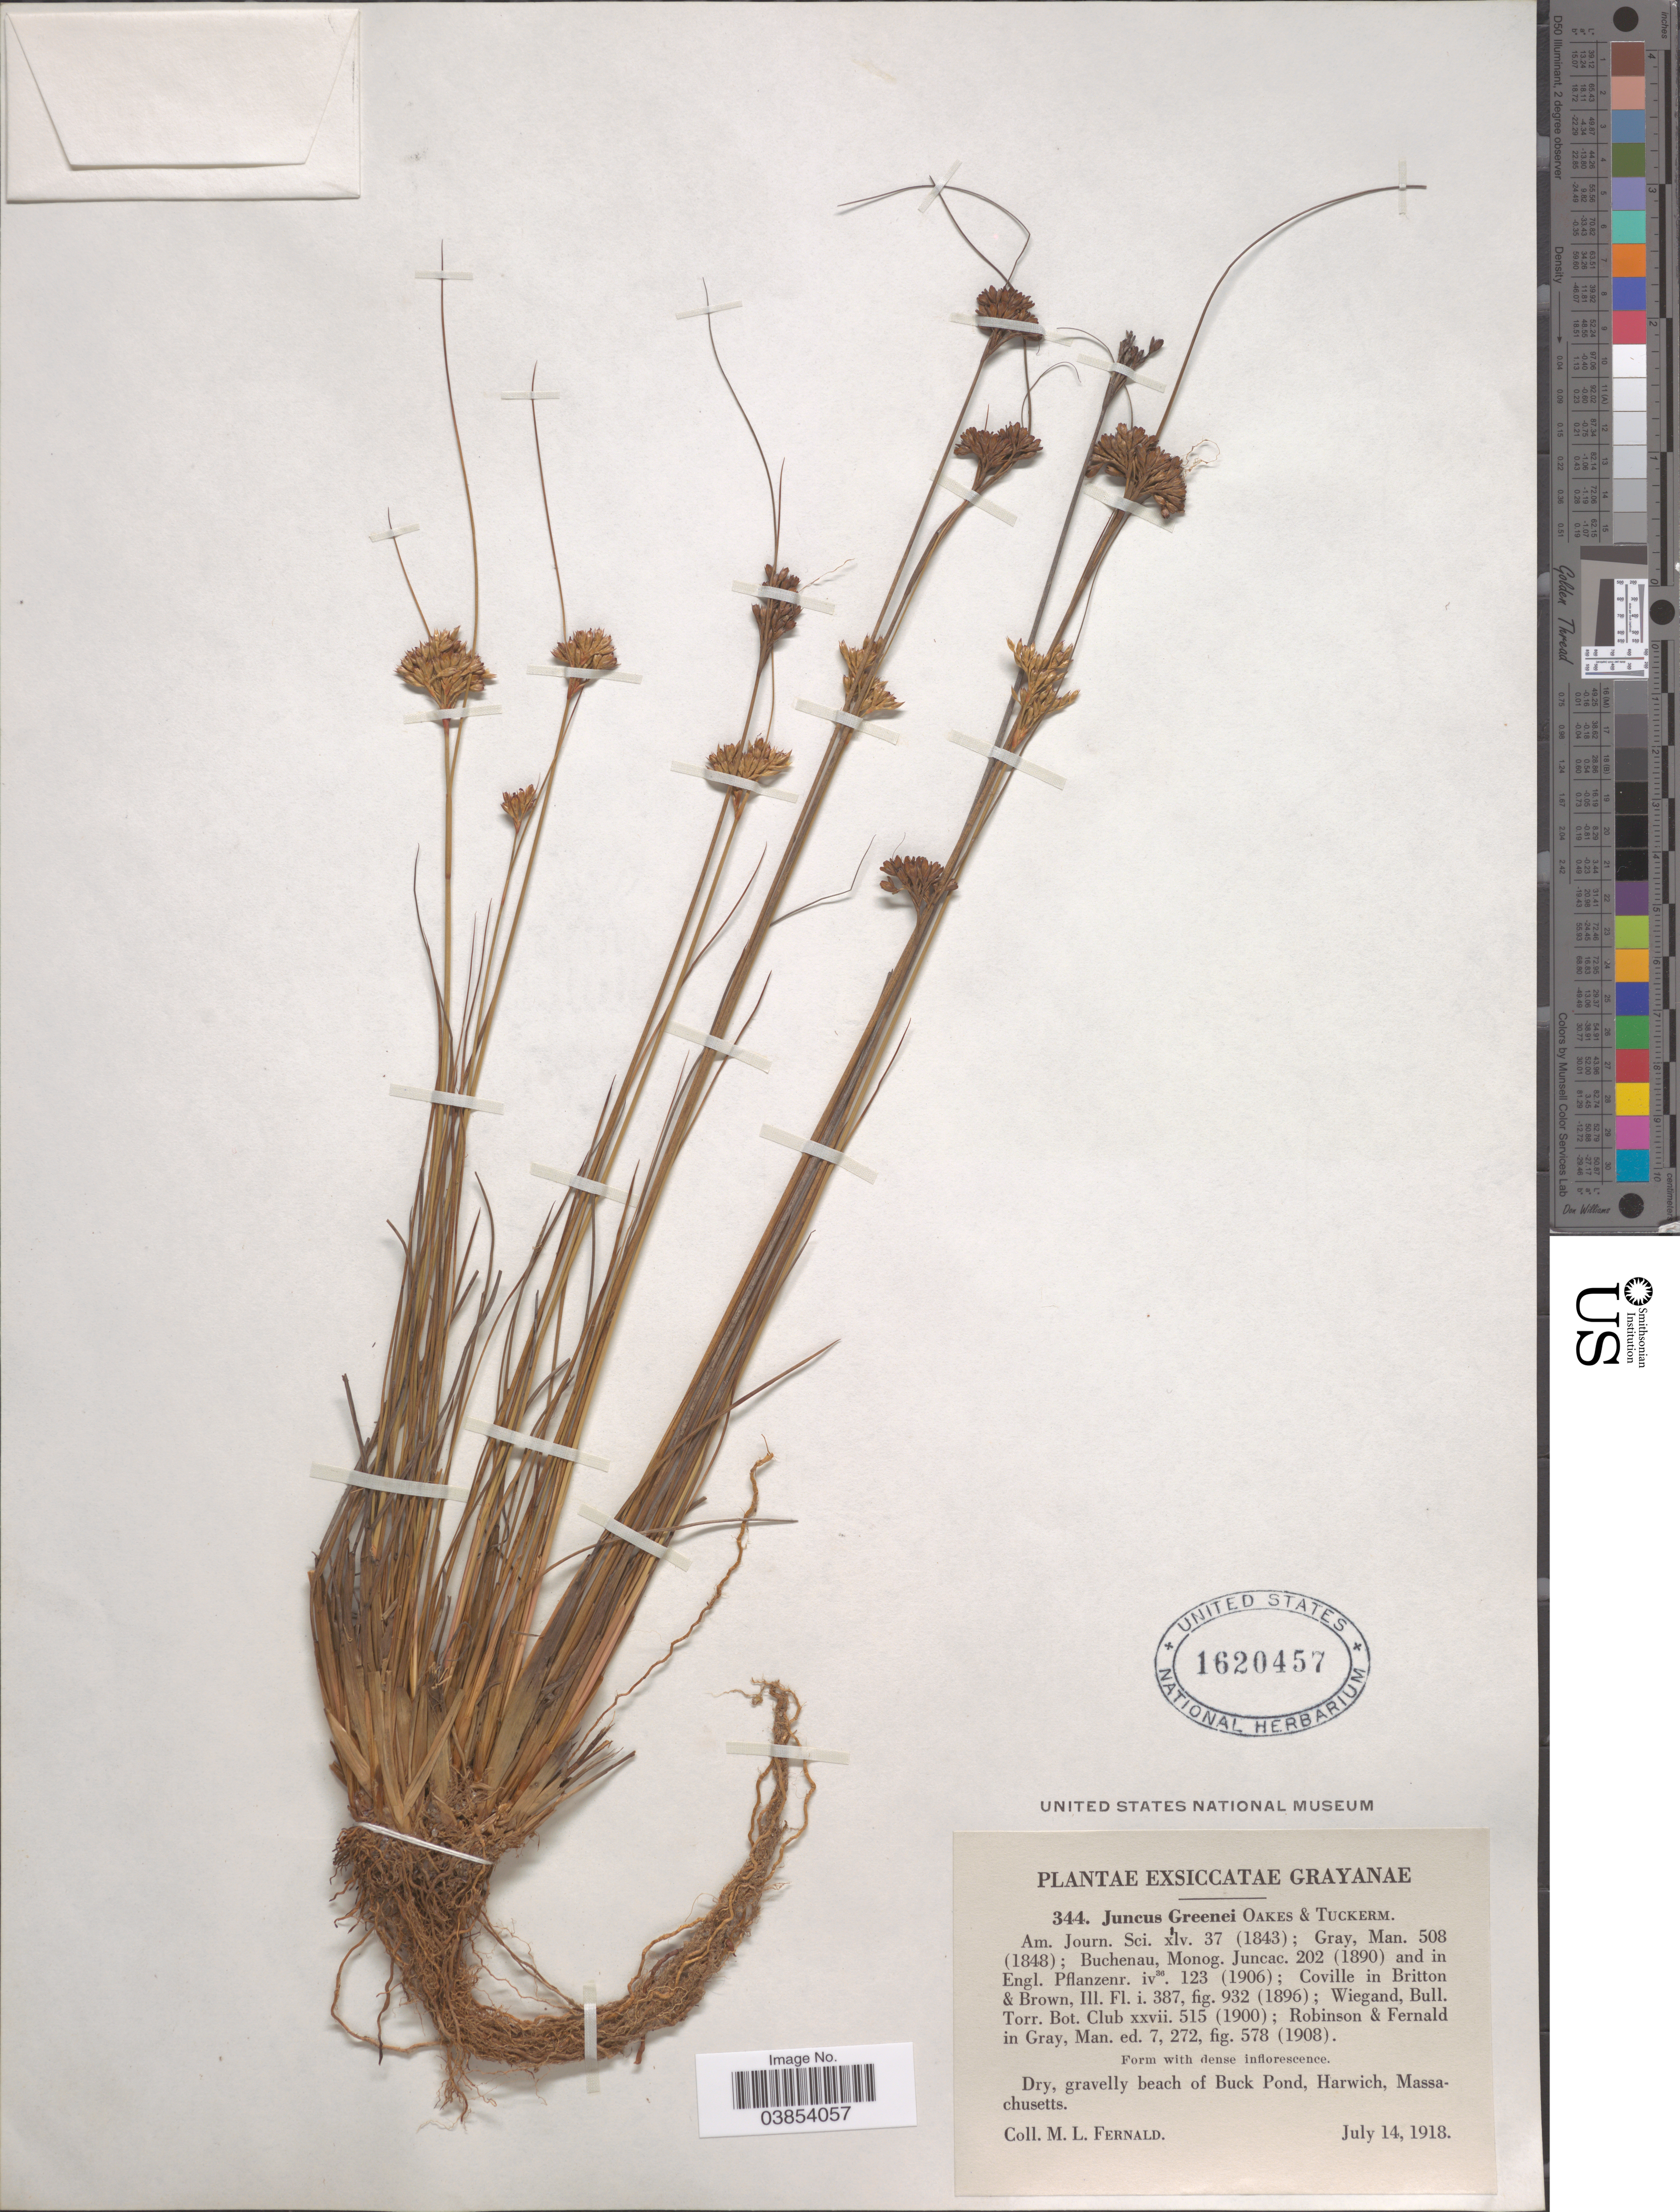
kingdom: Plantae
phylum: Tracheophyta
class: Liliopsida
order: Poales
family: Juncaceae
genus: Juncus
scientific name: Juncus greenei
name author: Oakes & Tuck.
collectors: M. L. Fernald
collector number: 344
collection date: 1918-07-14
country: United States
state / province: Massachusetts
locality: Gravelly beach of Buck Pond, Harwich.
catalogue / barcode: US 1620457